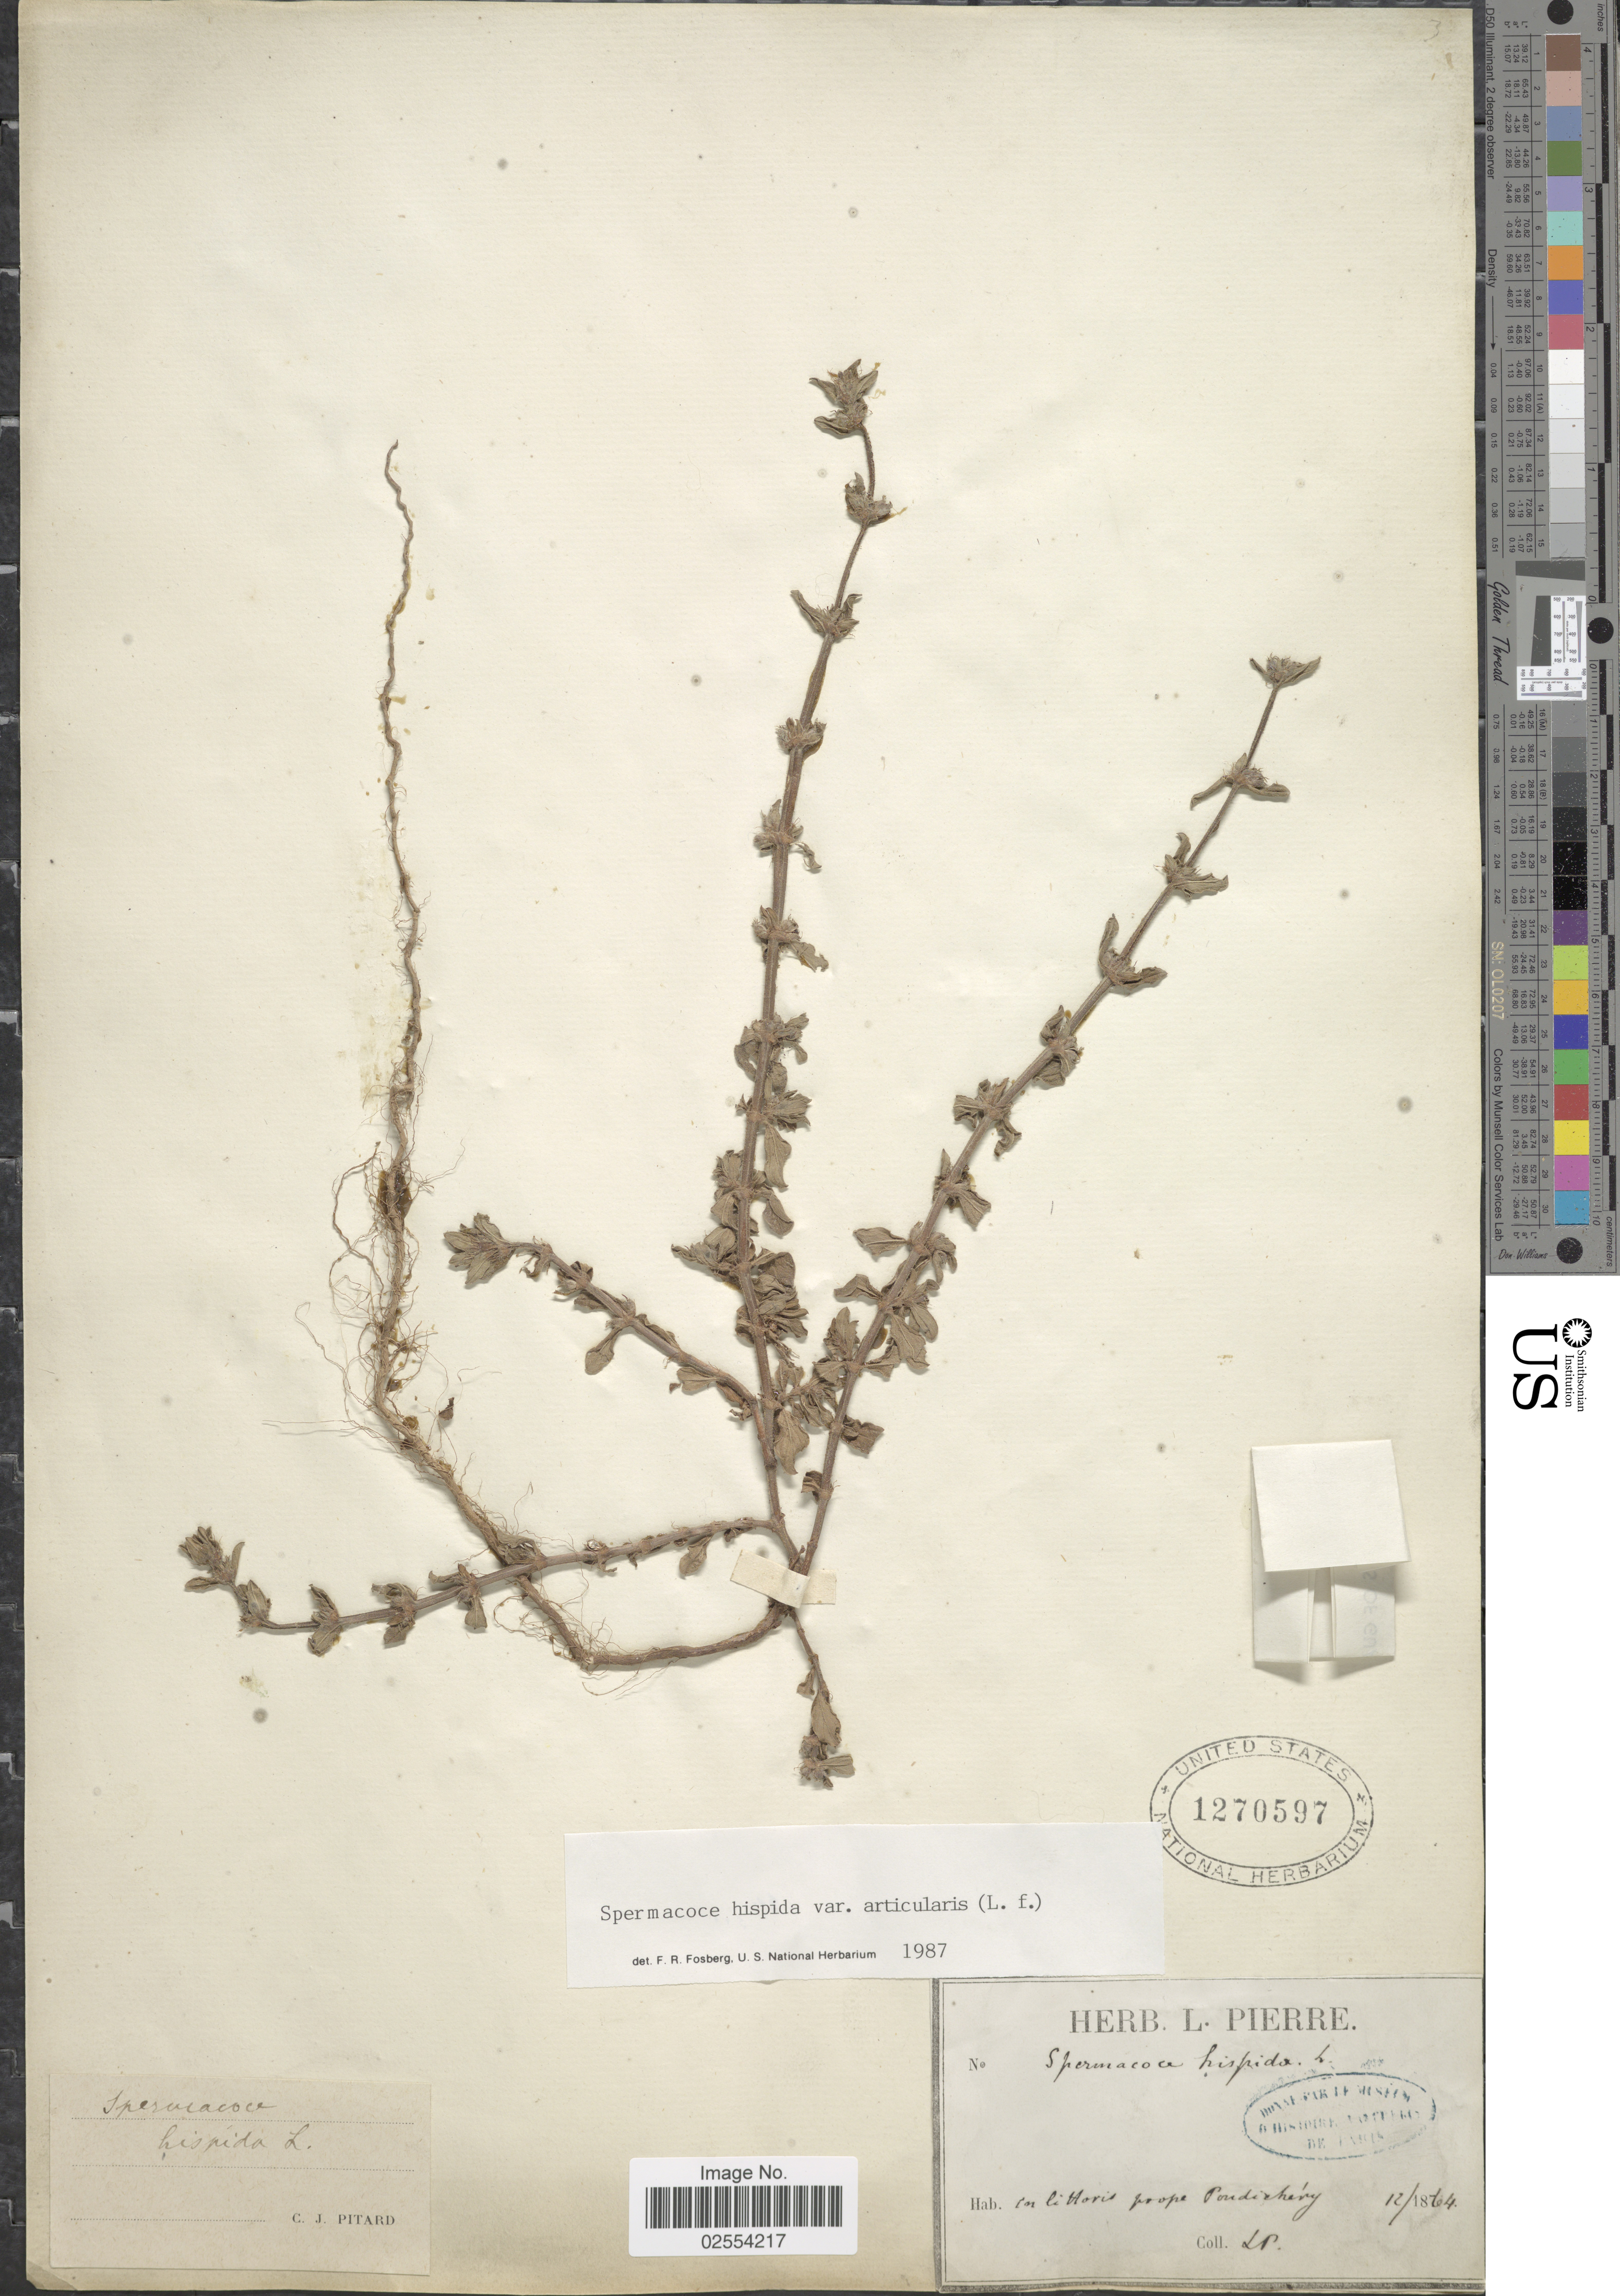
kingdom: Plantae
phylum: Tracheophyta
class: Magnoliopsida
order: Gentianales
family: Rubiaceae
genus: Spermacoce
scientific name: Spermacoce articularis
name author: L. f.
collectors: L. Pierre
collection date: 1864-12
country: India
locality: In littoris prope Pondichery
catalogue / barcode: US 1270597